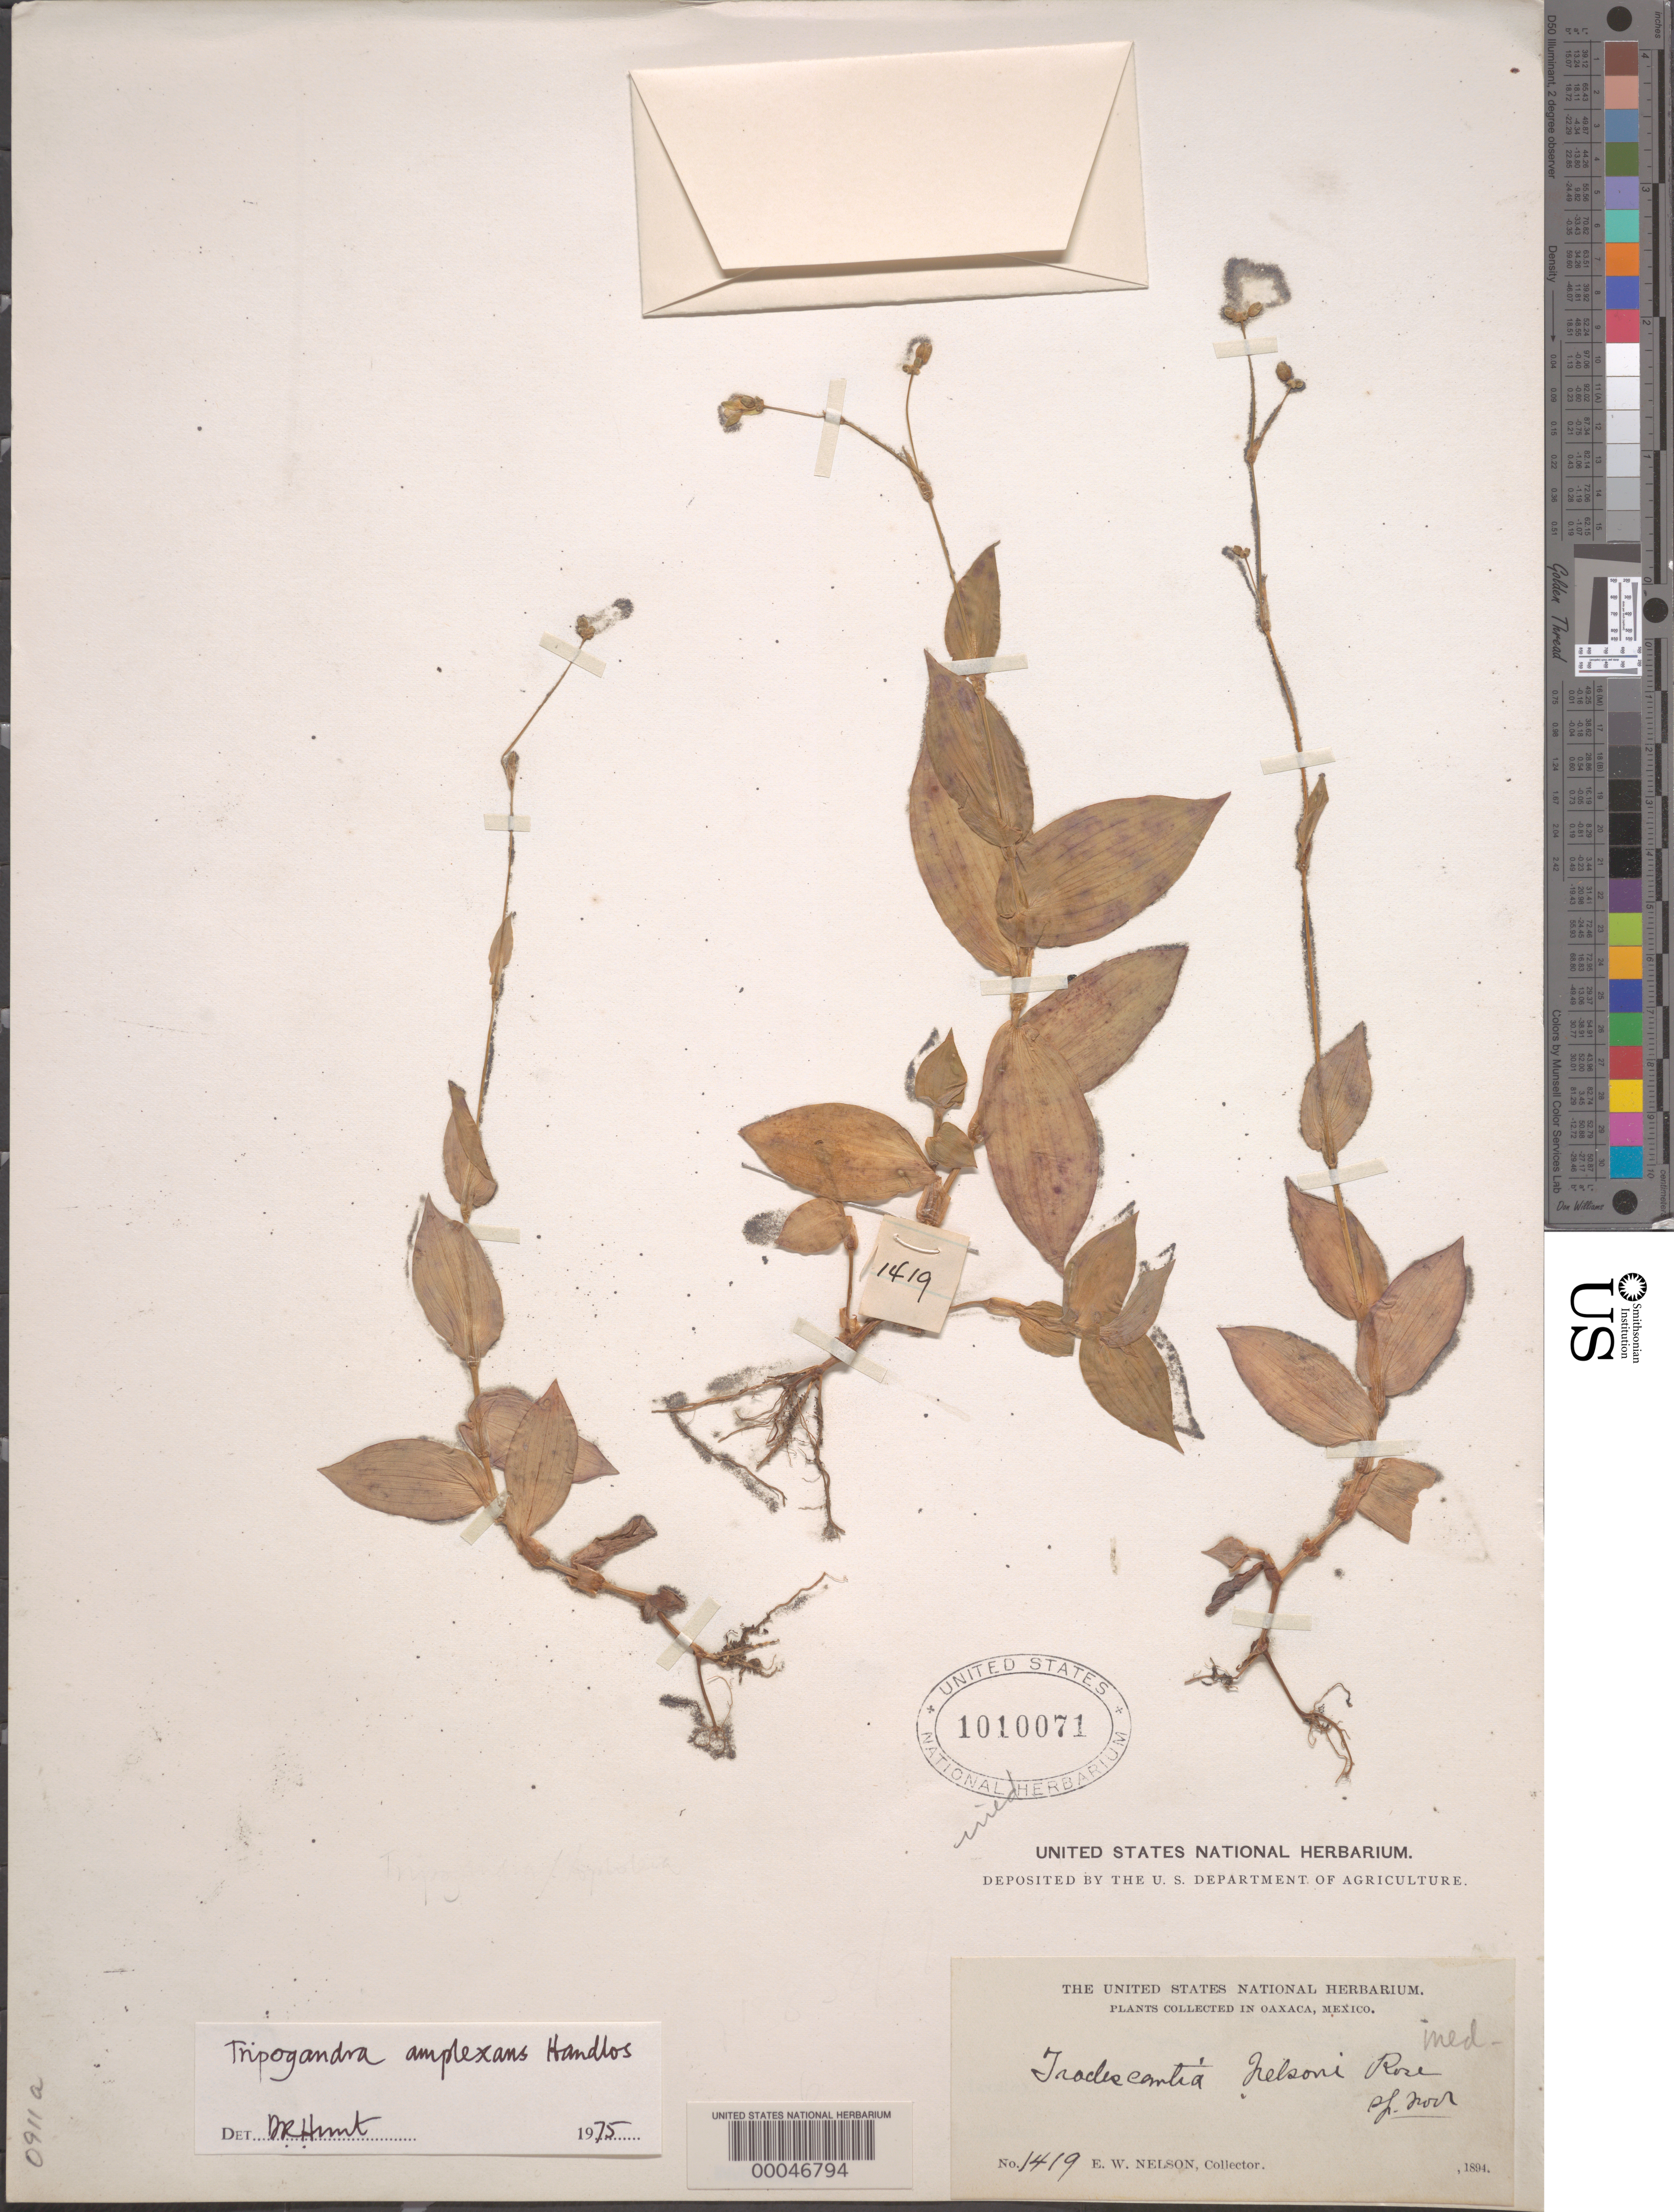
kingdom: Plantae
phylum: Tracheophyta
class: Liliopsida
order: Commelinales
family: Commelinaceae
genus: Tripogandra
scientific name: Tripogandra amplexans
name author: Handlos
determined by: Hunt, D. R.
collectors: E. W. Nelson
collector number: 1419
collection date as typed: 1894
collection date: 1894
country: Mexico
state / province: Oaxaca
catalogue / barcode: US 1010071